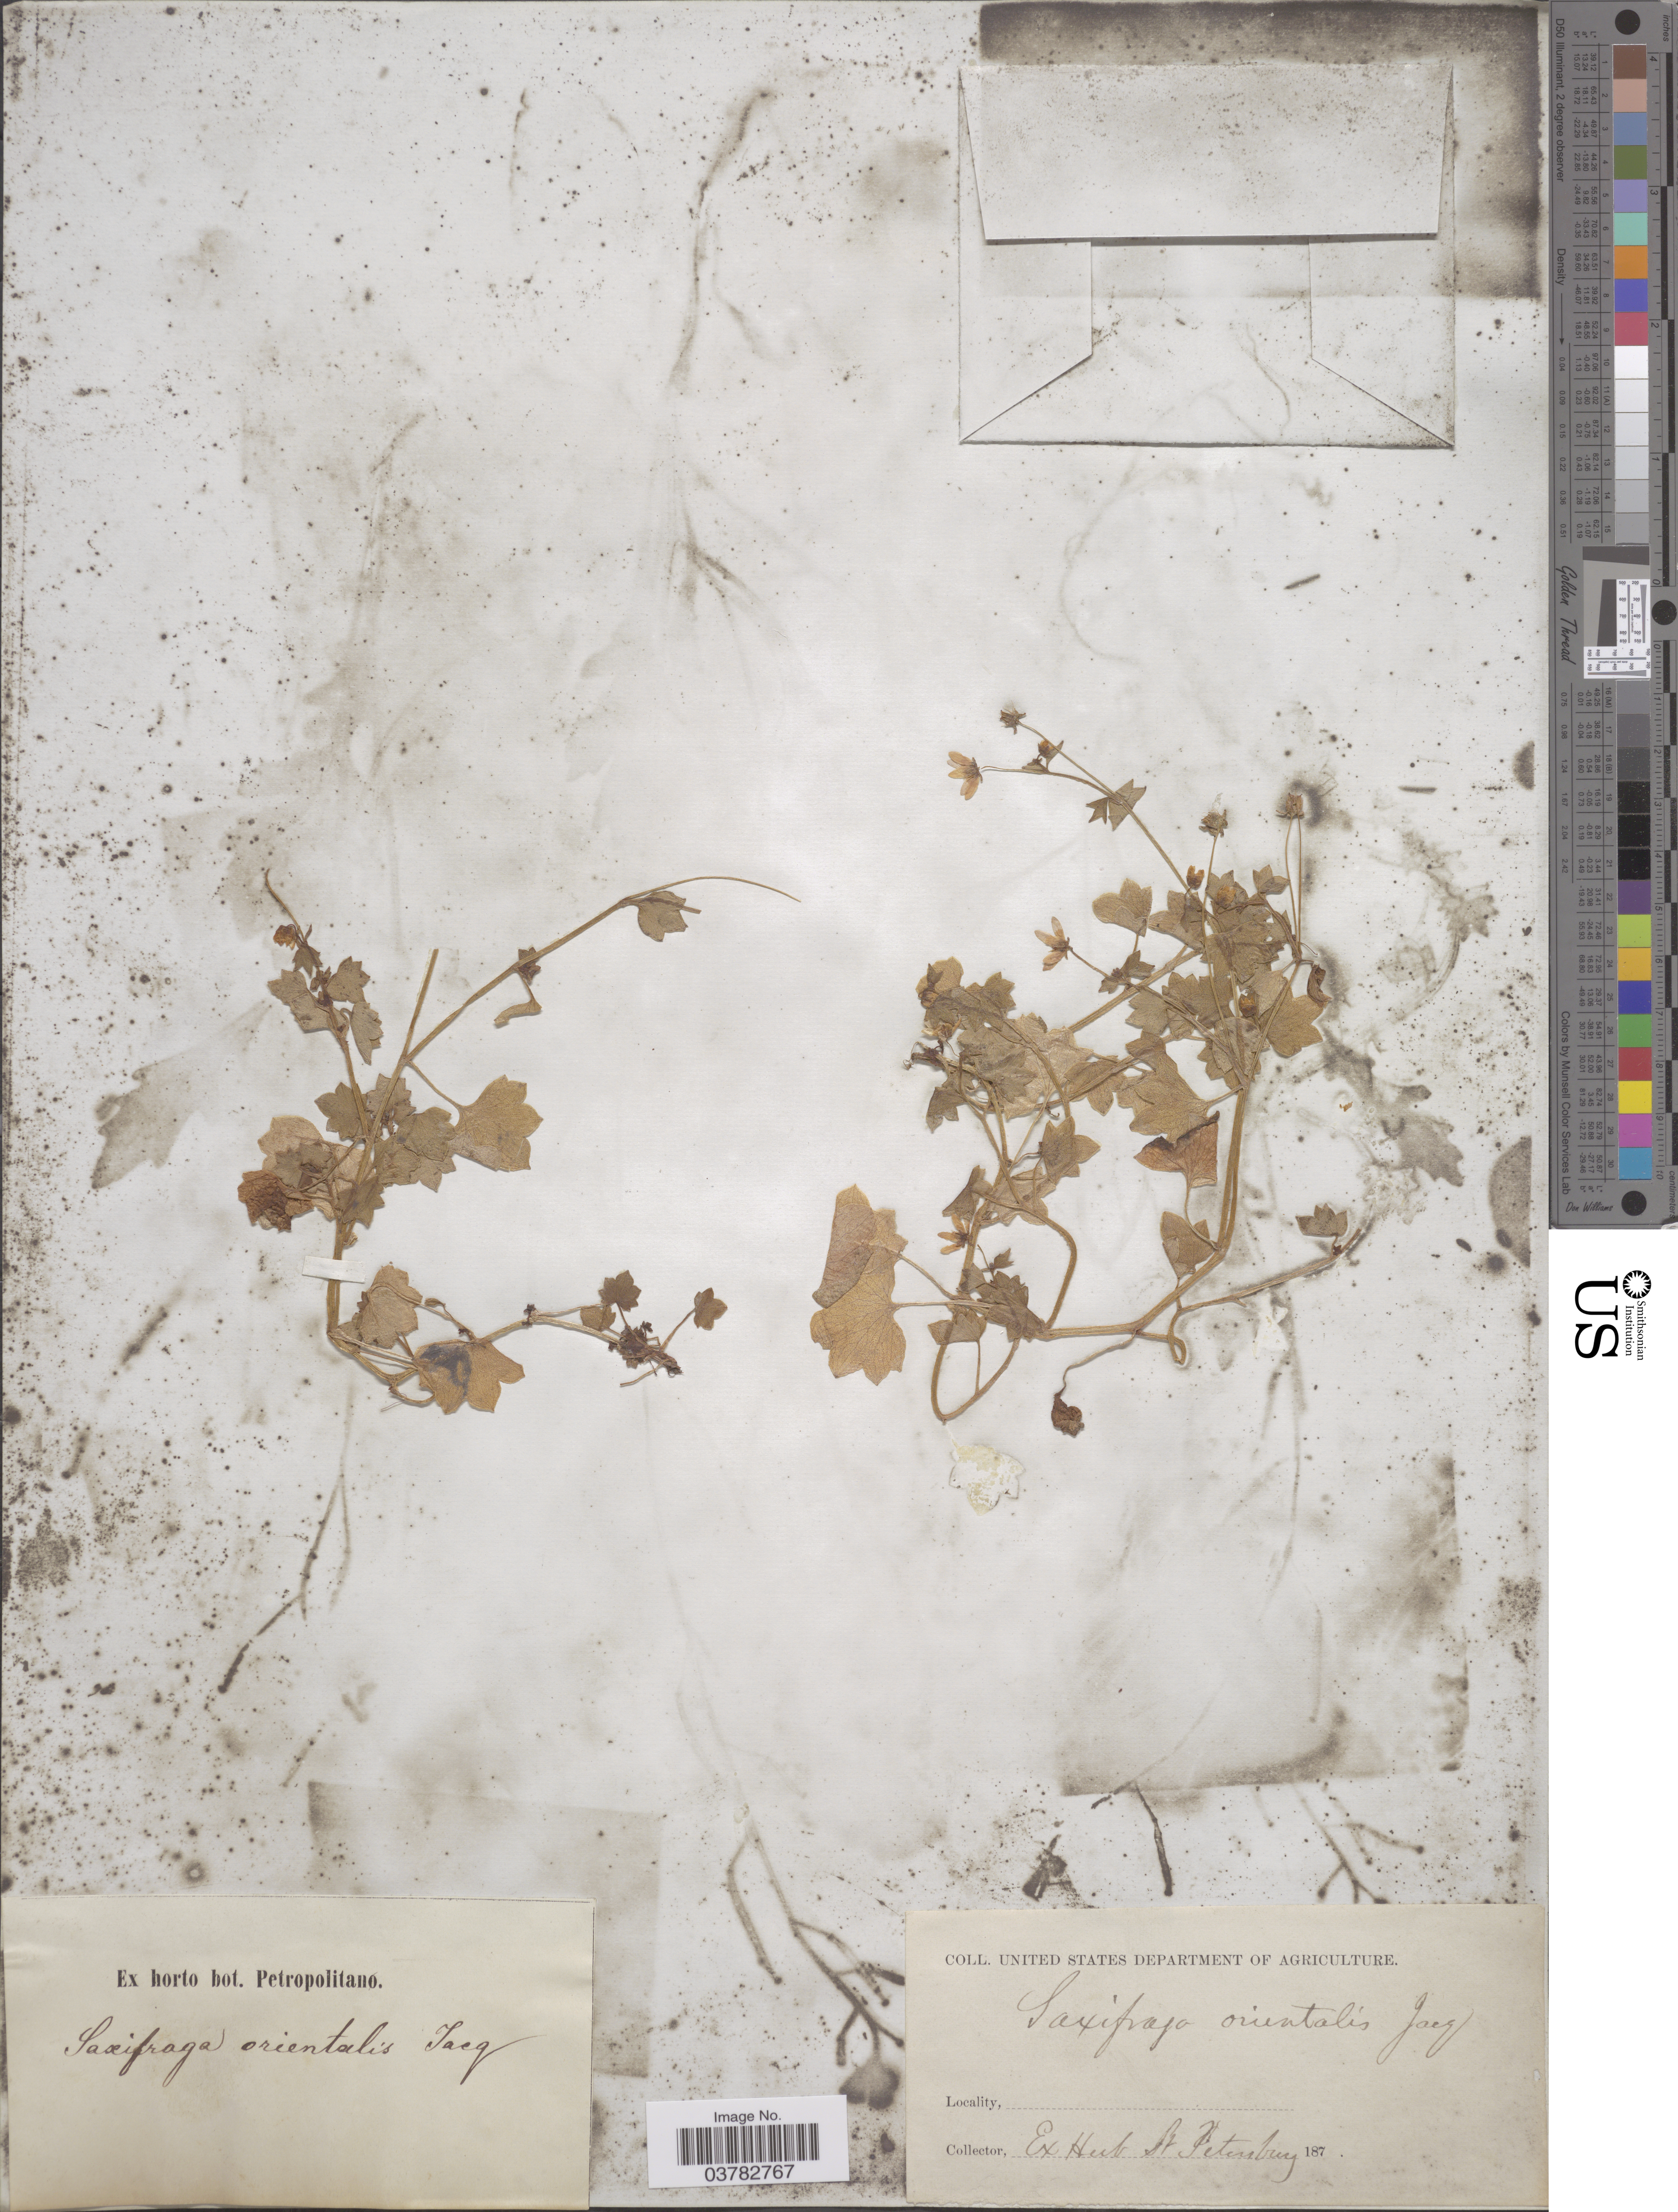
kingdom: Plantae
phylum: Tracheophyta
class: Magnoliopsida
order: Saxifragales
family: Saxifragaceae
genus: Saxifraga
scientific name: Saxifraga orientalis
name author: Jacq.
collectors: Ex herb. St. Petersburg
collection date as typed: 187